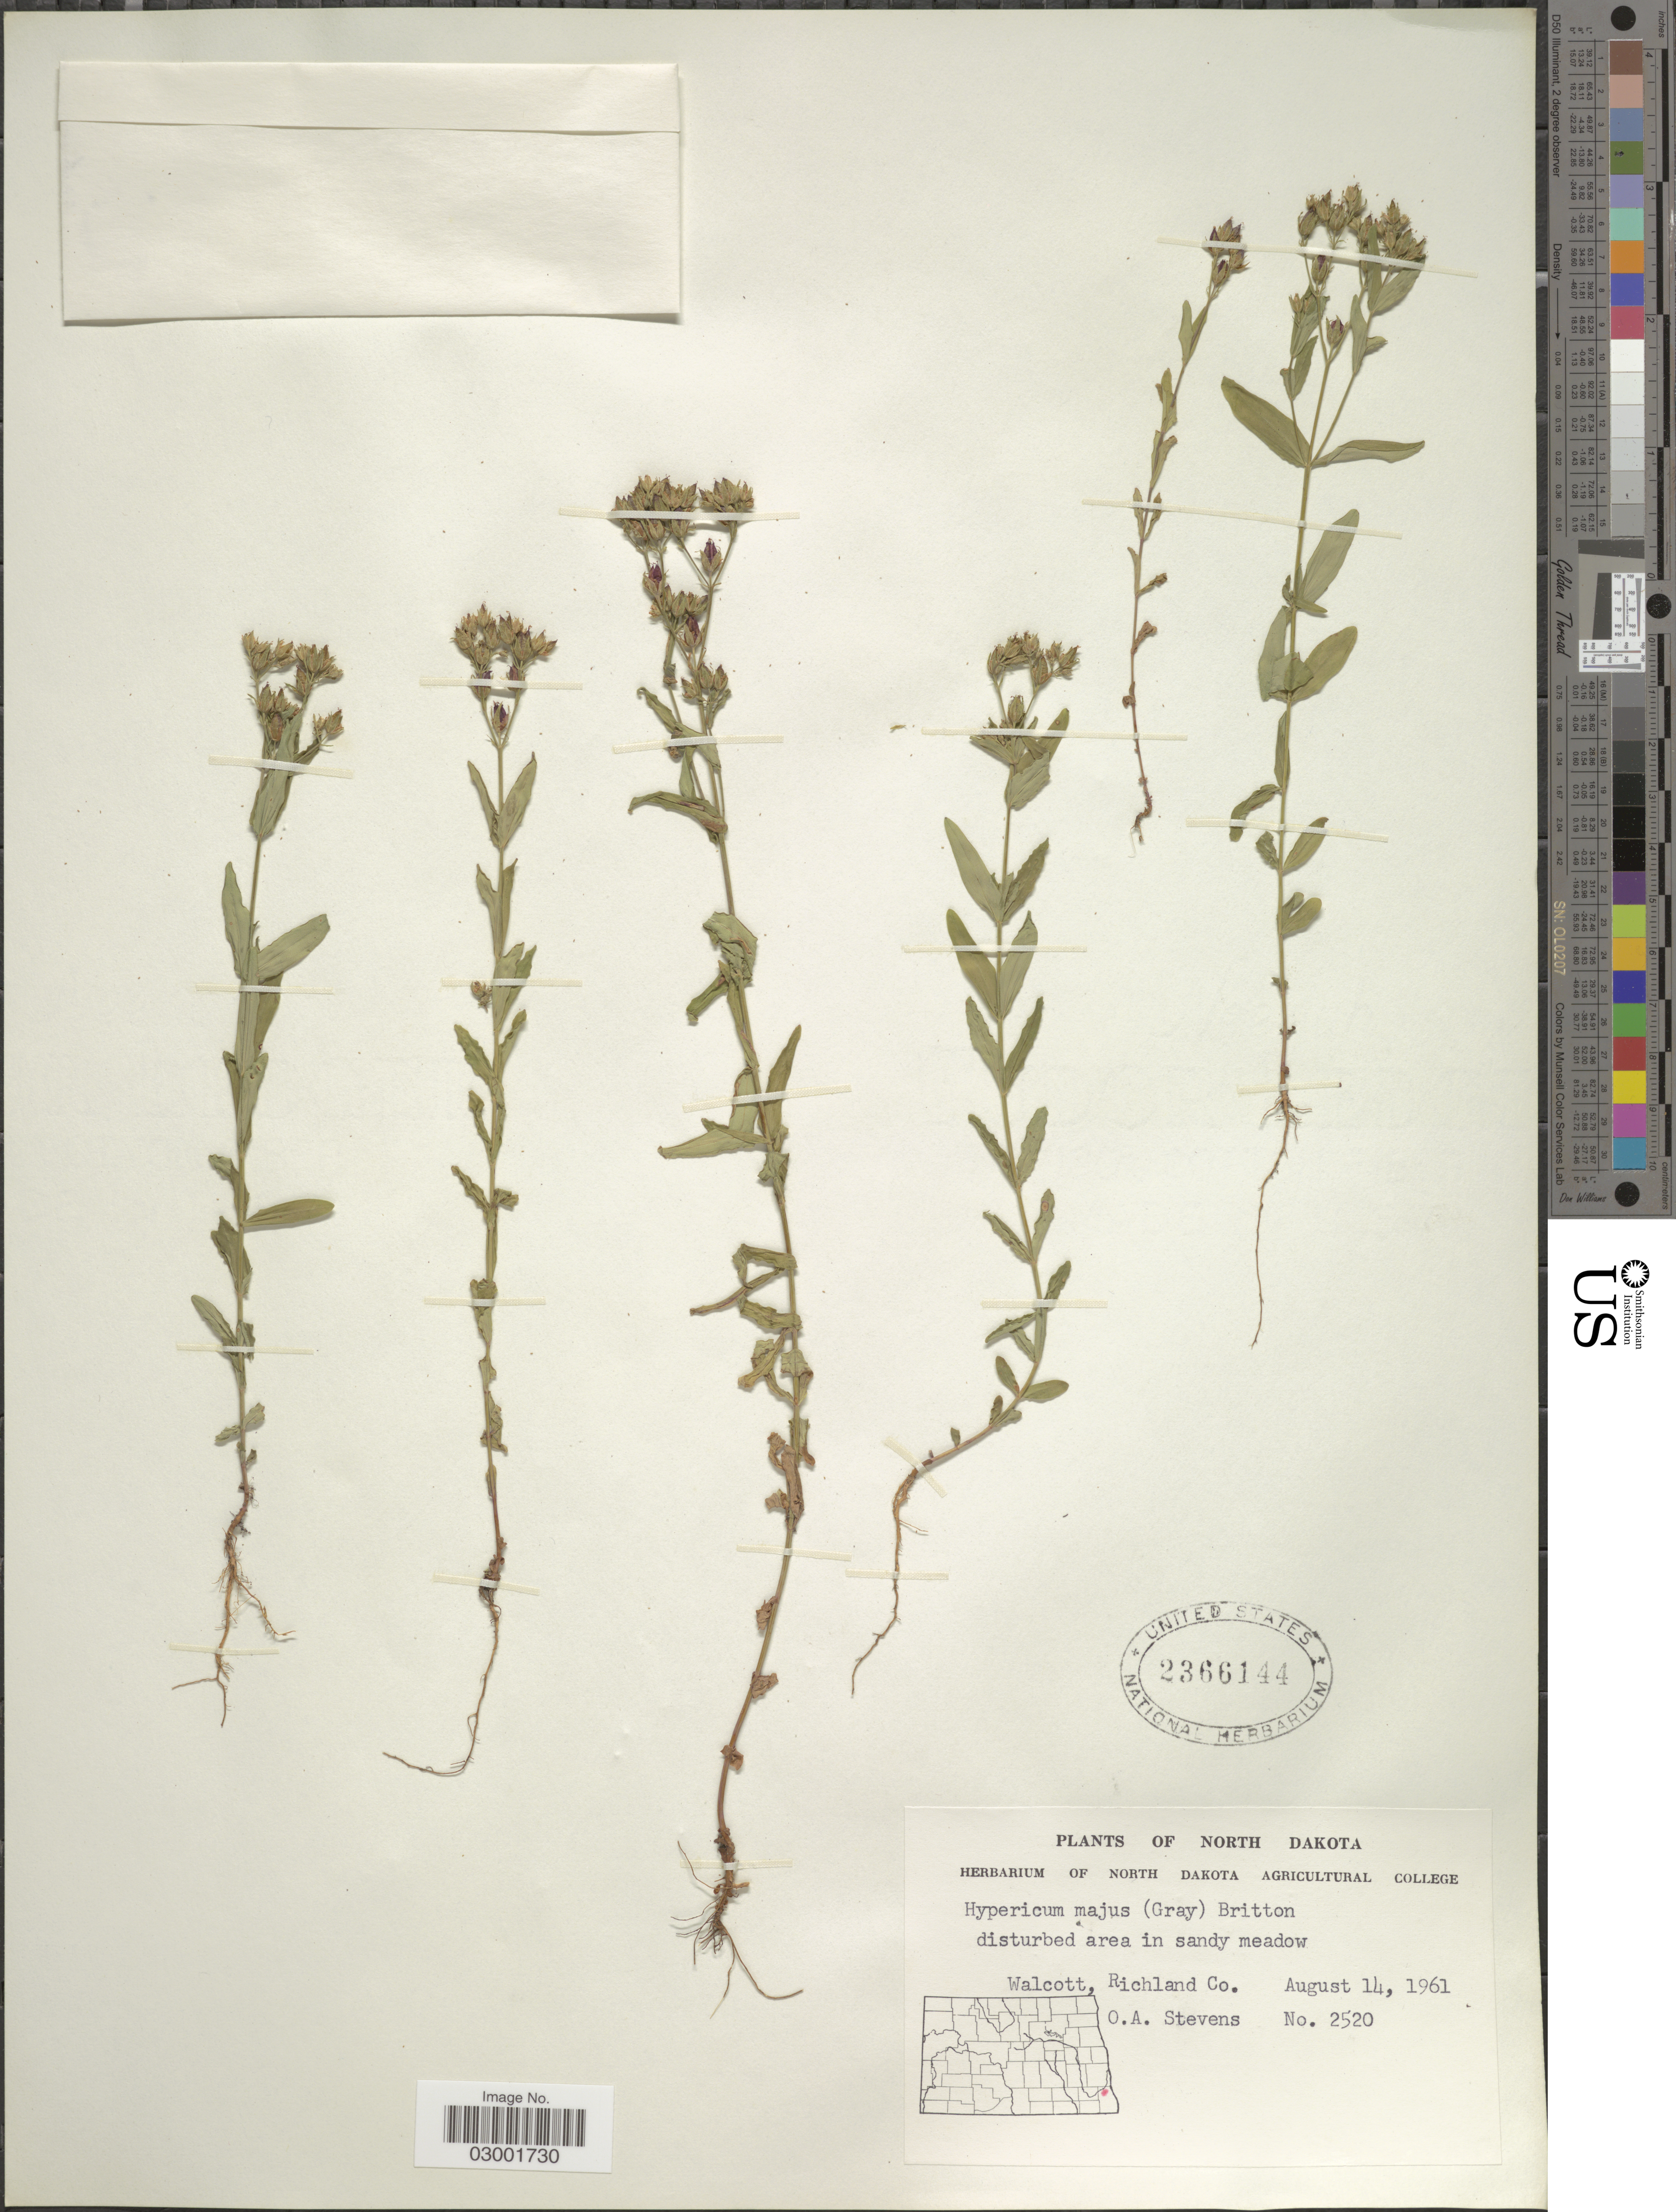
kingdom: Plantae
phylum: Tracheophyta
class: Magnoliopsida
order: Malpighiales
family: Hypericaceae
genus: Hypericum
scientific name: Hypericum majus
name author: (A. Gray) Britton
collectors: O. A. Stevens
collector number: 2520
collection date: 1961-08-14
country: United States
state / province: North Dakota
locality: Walcott, Richland Co.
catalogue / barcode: US 2366144